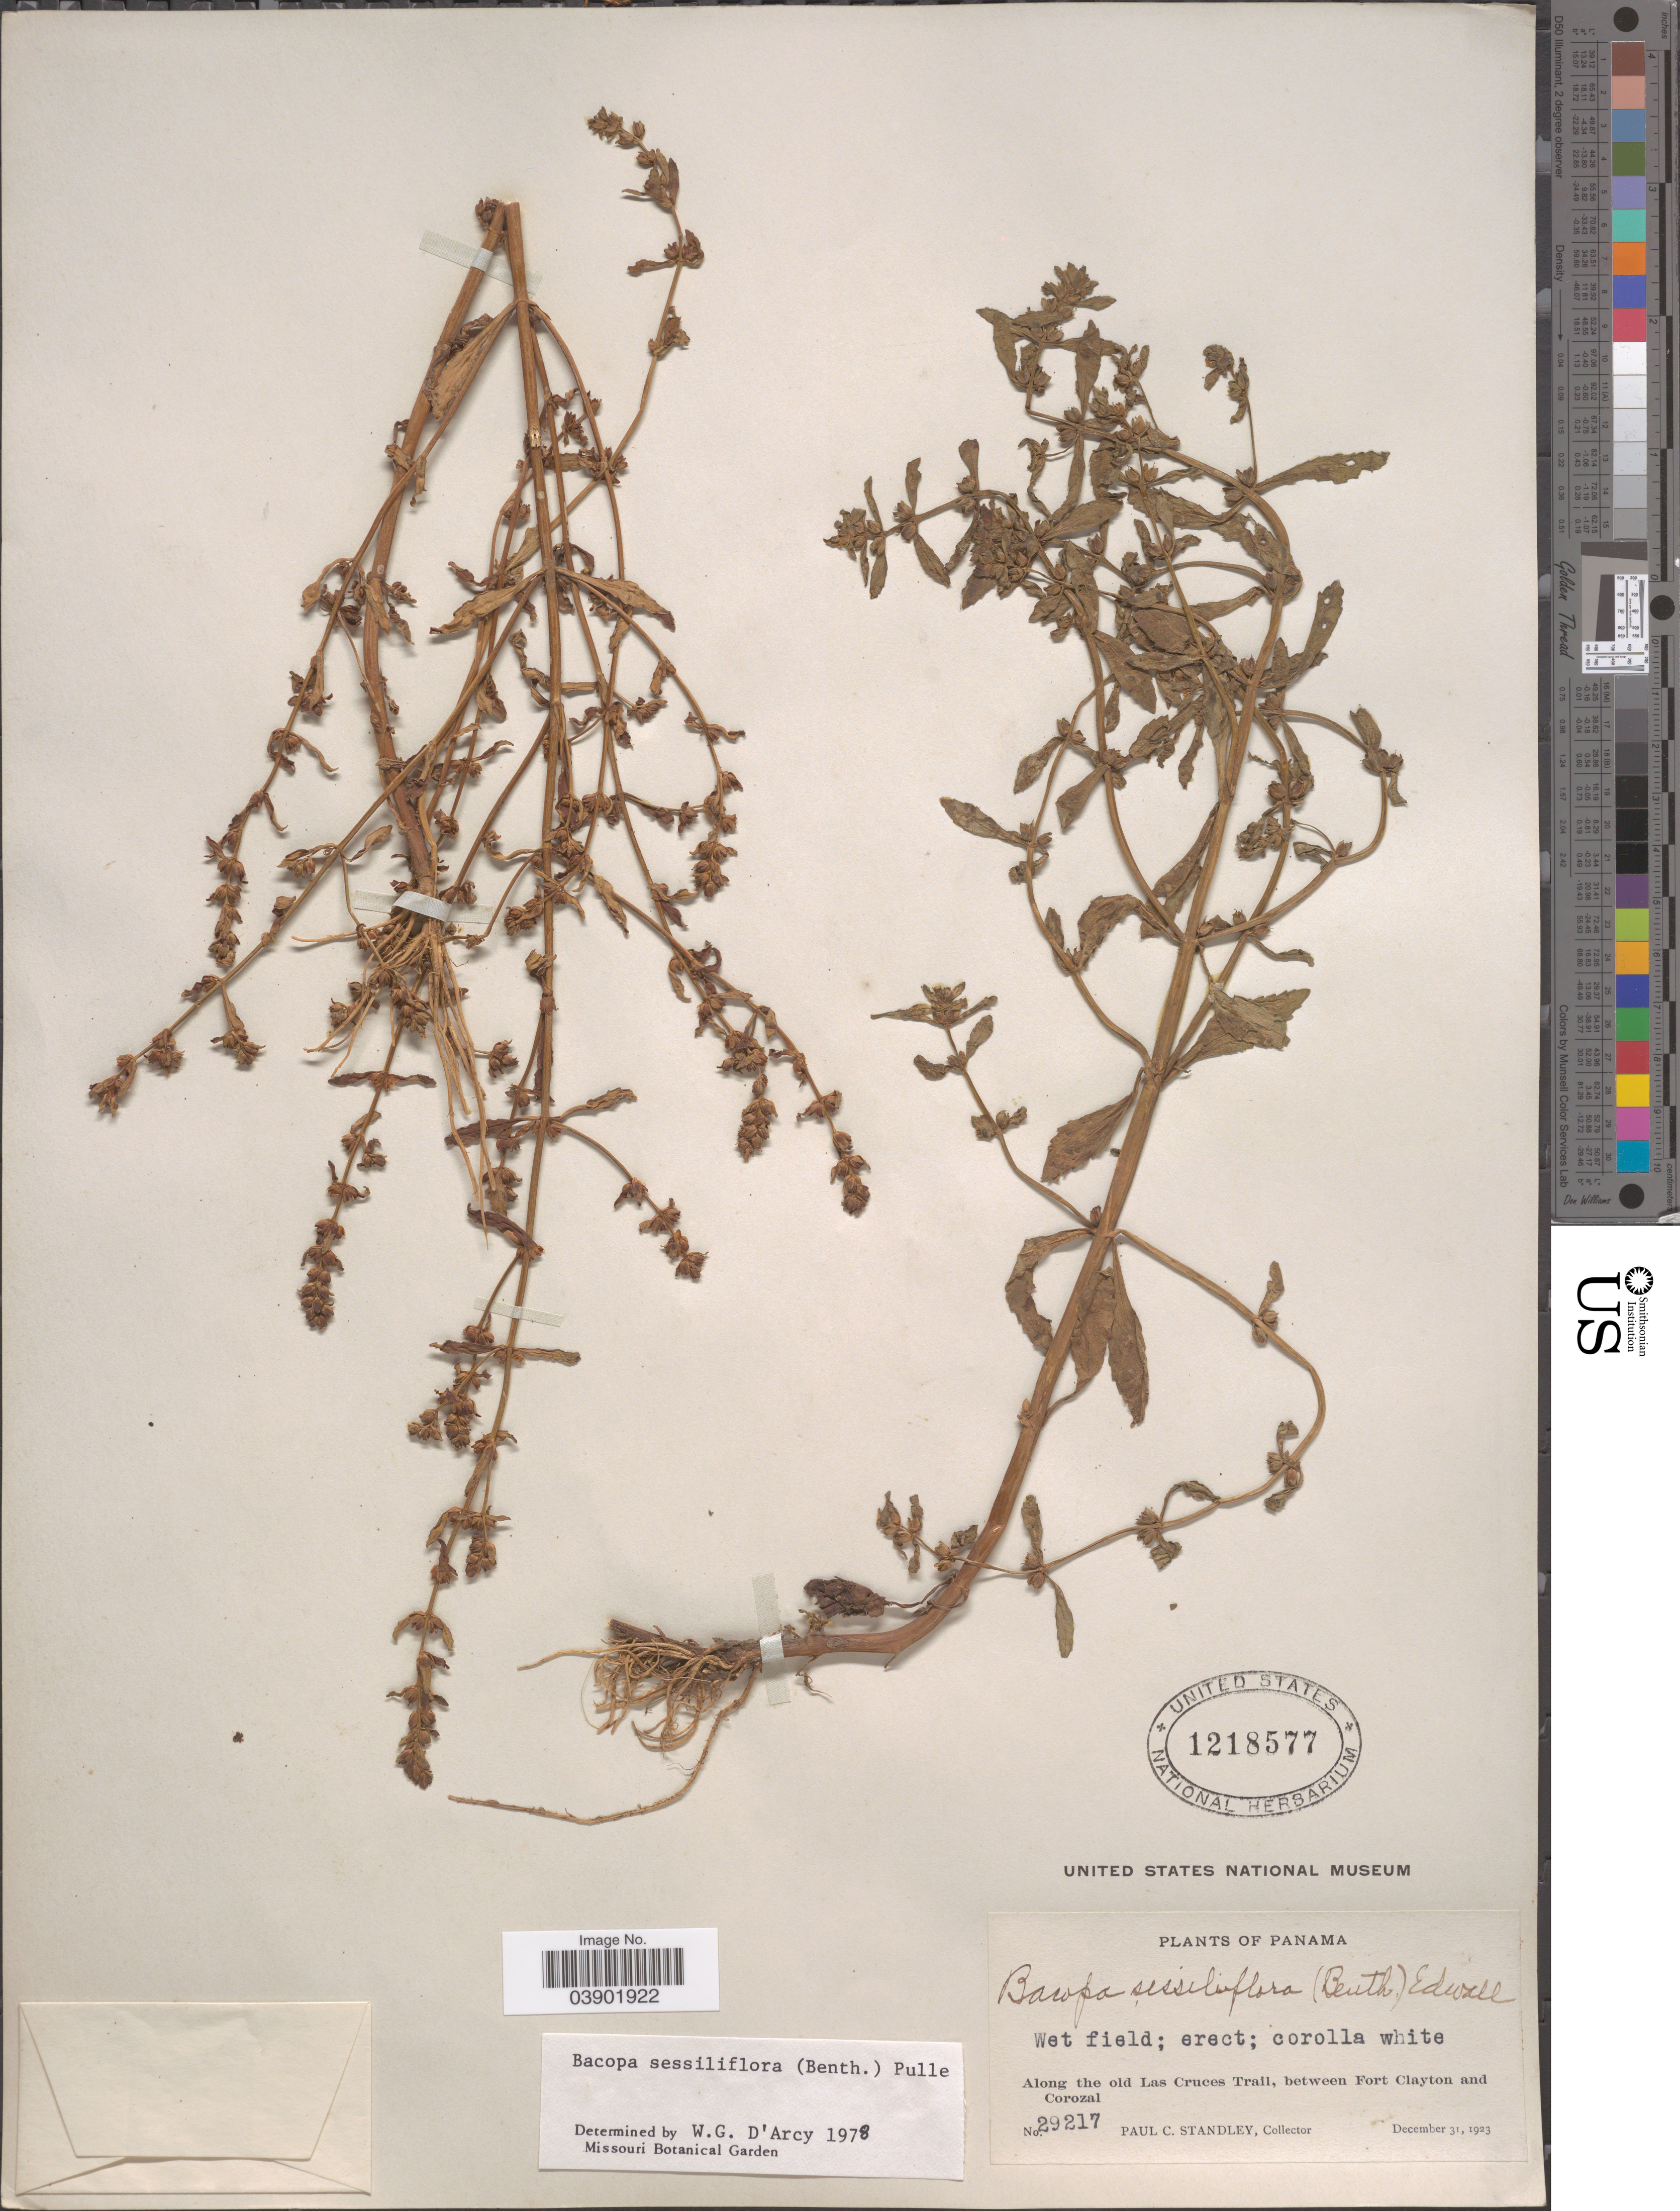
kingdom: Plantae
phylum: Tracheophyta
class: Magnoliopsida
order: Lamiales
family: Plantaginaceae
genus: Bacopa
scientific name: Bacopa sessiliflora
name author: (Benth.) Edwall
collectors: P. C. Standley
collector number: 29217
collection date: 1923-12-31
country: Panama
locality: Along the old Las Cruces Trail, between Fort Clayton and Corozal.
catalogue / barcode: US 1218577